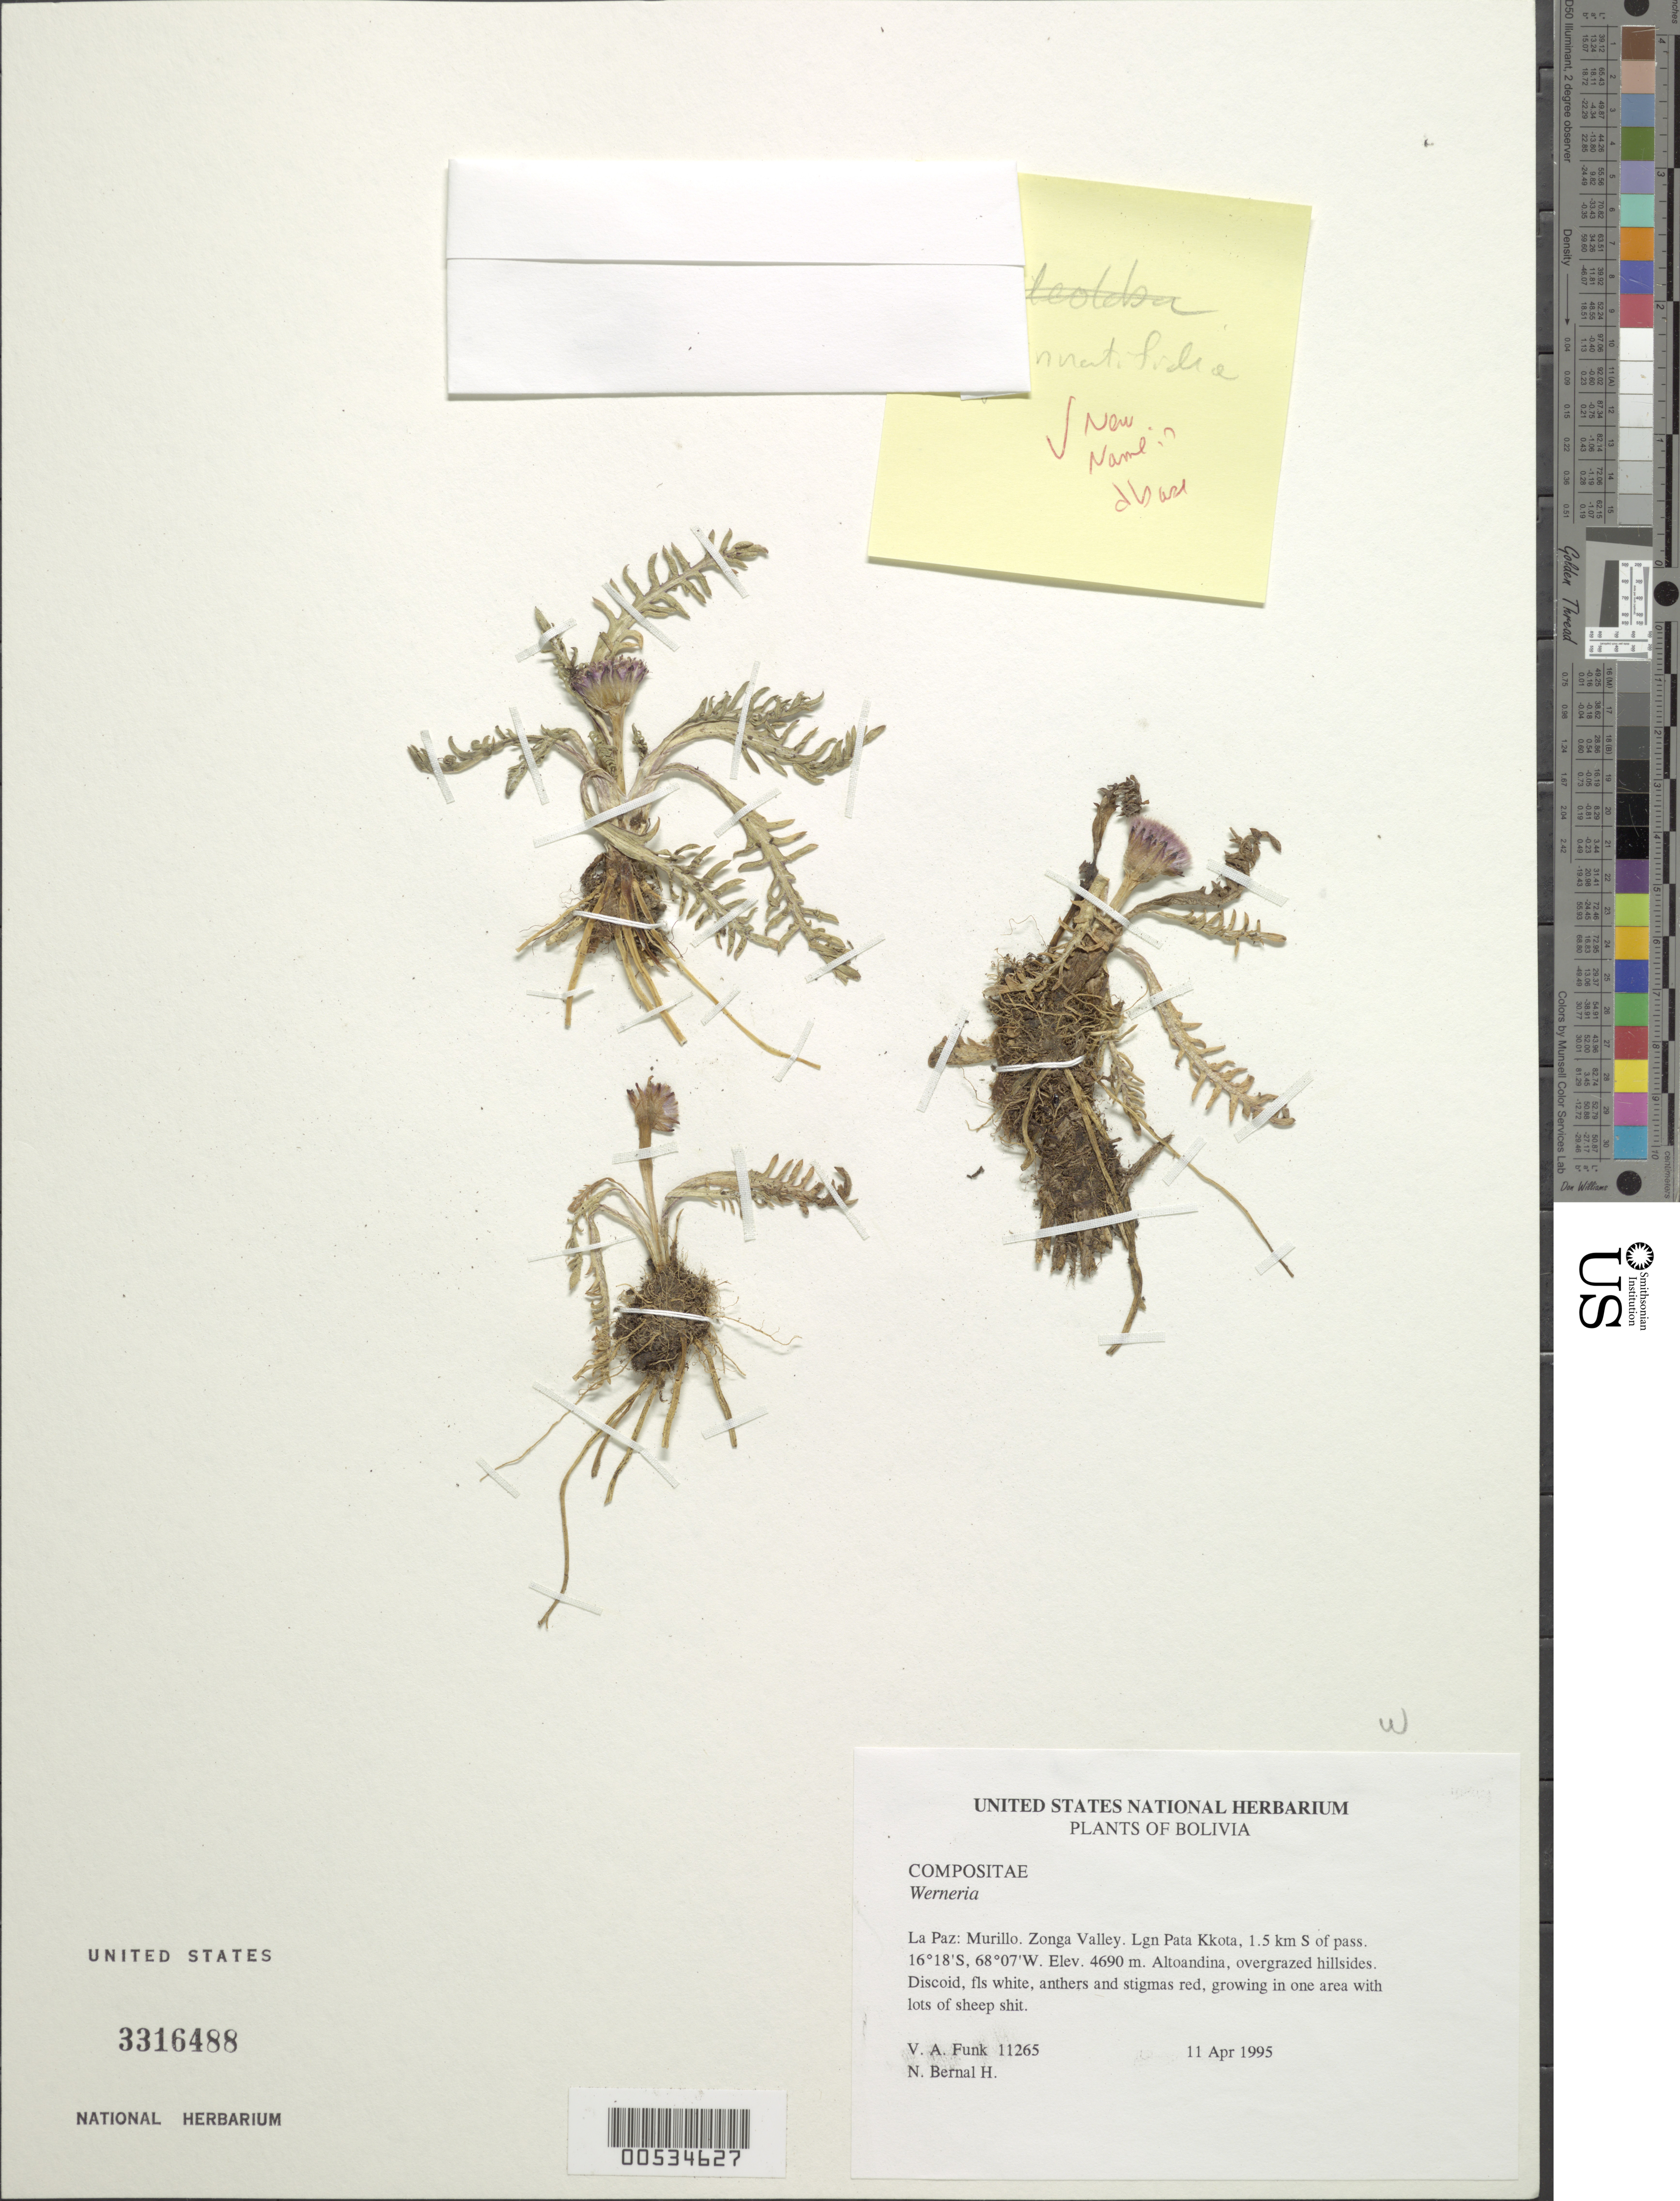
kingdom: Plantae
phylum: Tracheophyta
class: Magnoliopsida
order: Asterales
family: Asteraceae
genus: Werneria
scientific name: Werneria pinnatifidia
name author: J. Rémy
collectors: V. Funk & N. Bernal H.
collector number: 11265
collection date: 1995-04-11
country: Bolivia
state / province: La Paz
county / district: Murillo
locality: Zongo Valley. Lgn. Pata Kkota, 1.5 km S of pass.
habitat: Altoandina, overgrazed hillside.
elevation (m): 4690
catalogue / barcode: US 3316488